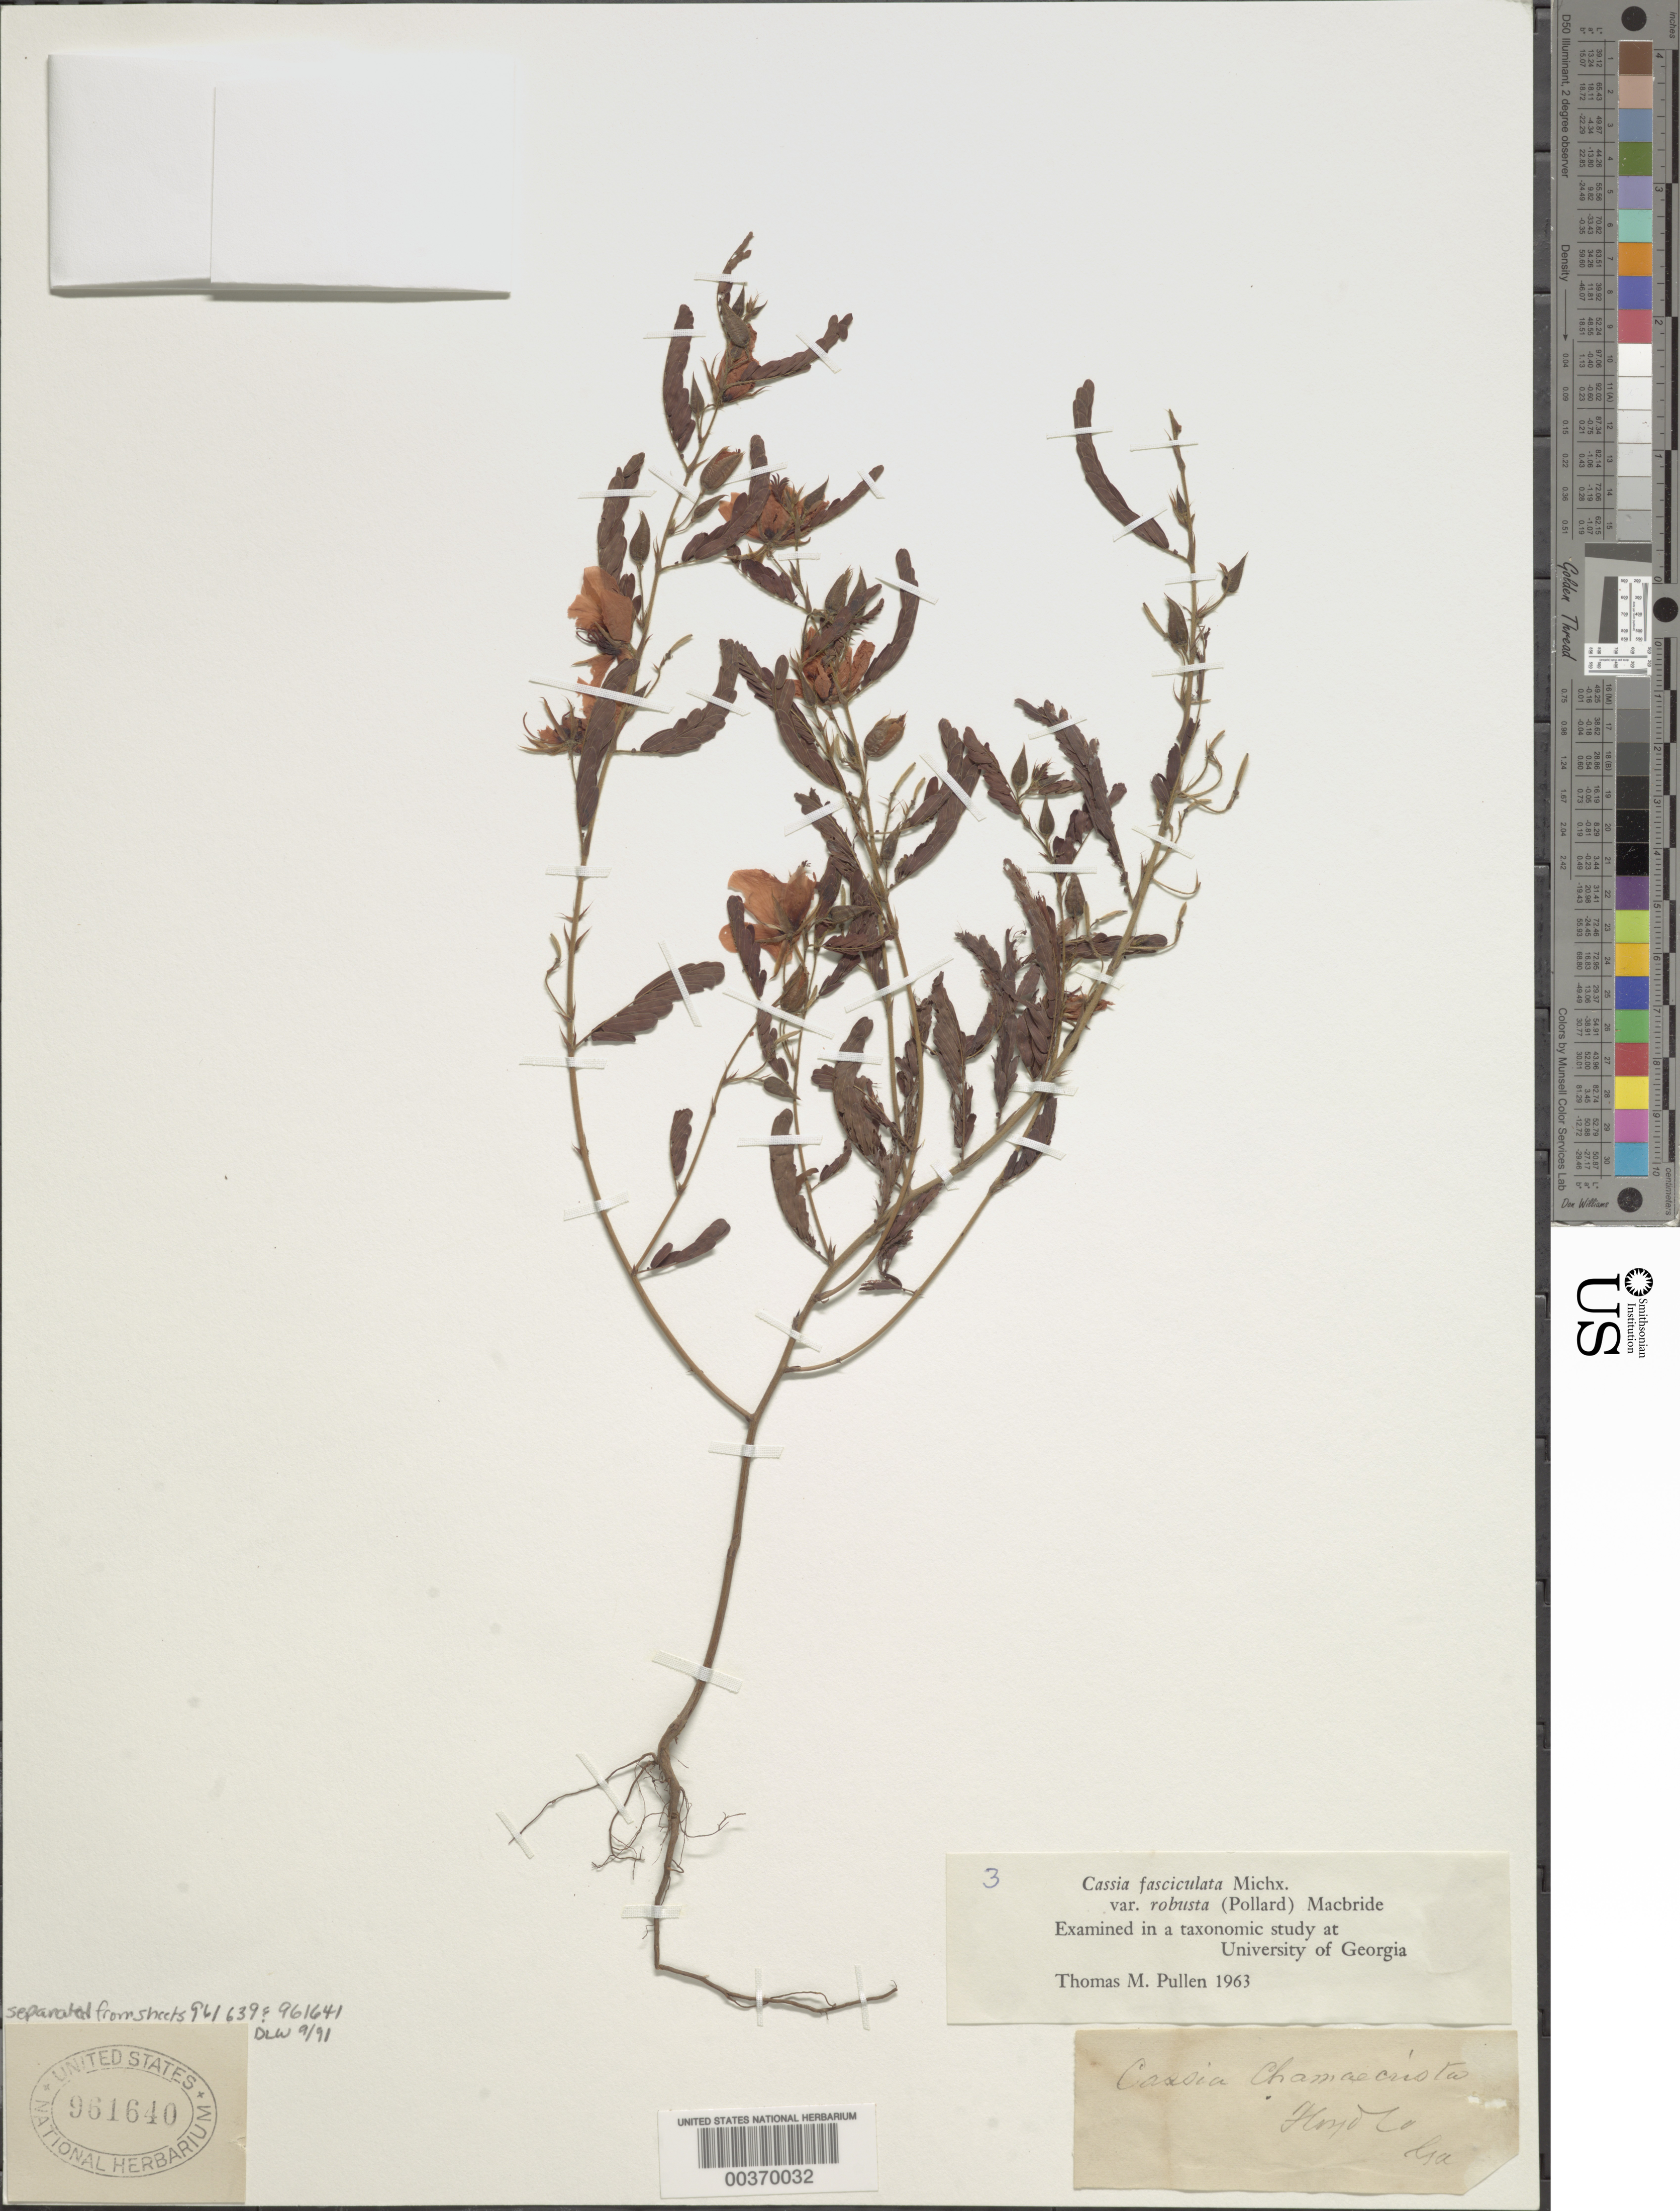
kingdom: Plantae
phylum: Tracheophyta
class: Magnoliopsida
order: Fabales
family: Fabaceae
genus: Chamaecrista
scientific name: Chamaecrista fasciculata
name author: (Michx.) Greene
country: United States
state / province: Georgia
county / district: Floyd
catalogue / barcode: US 961640